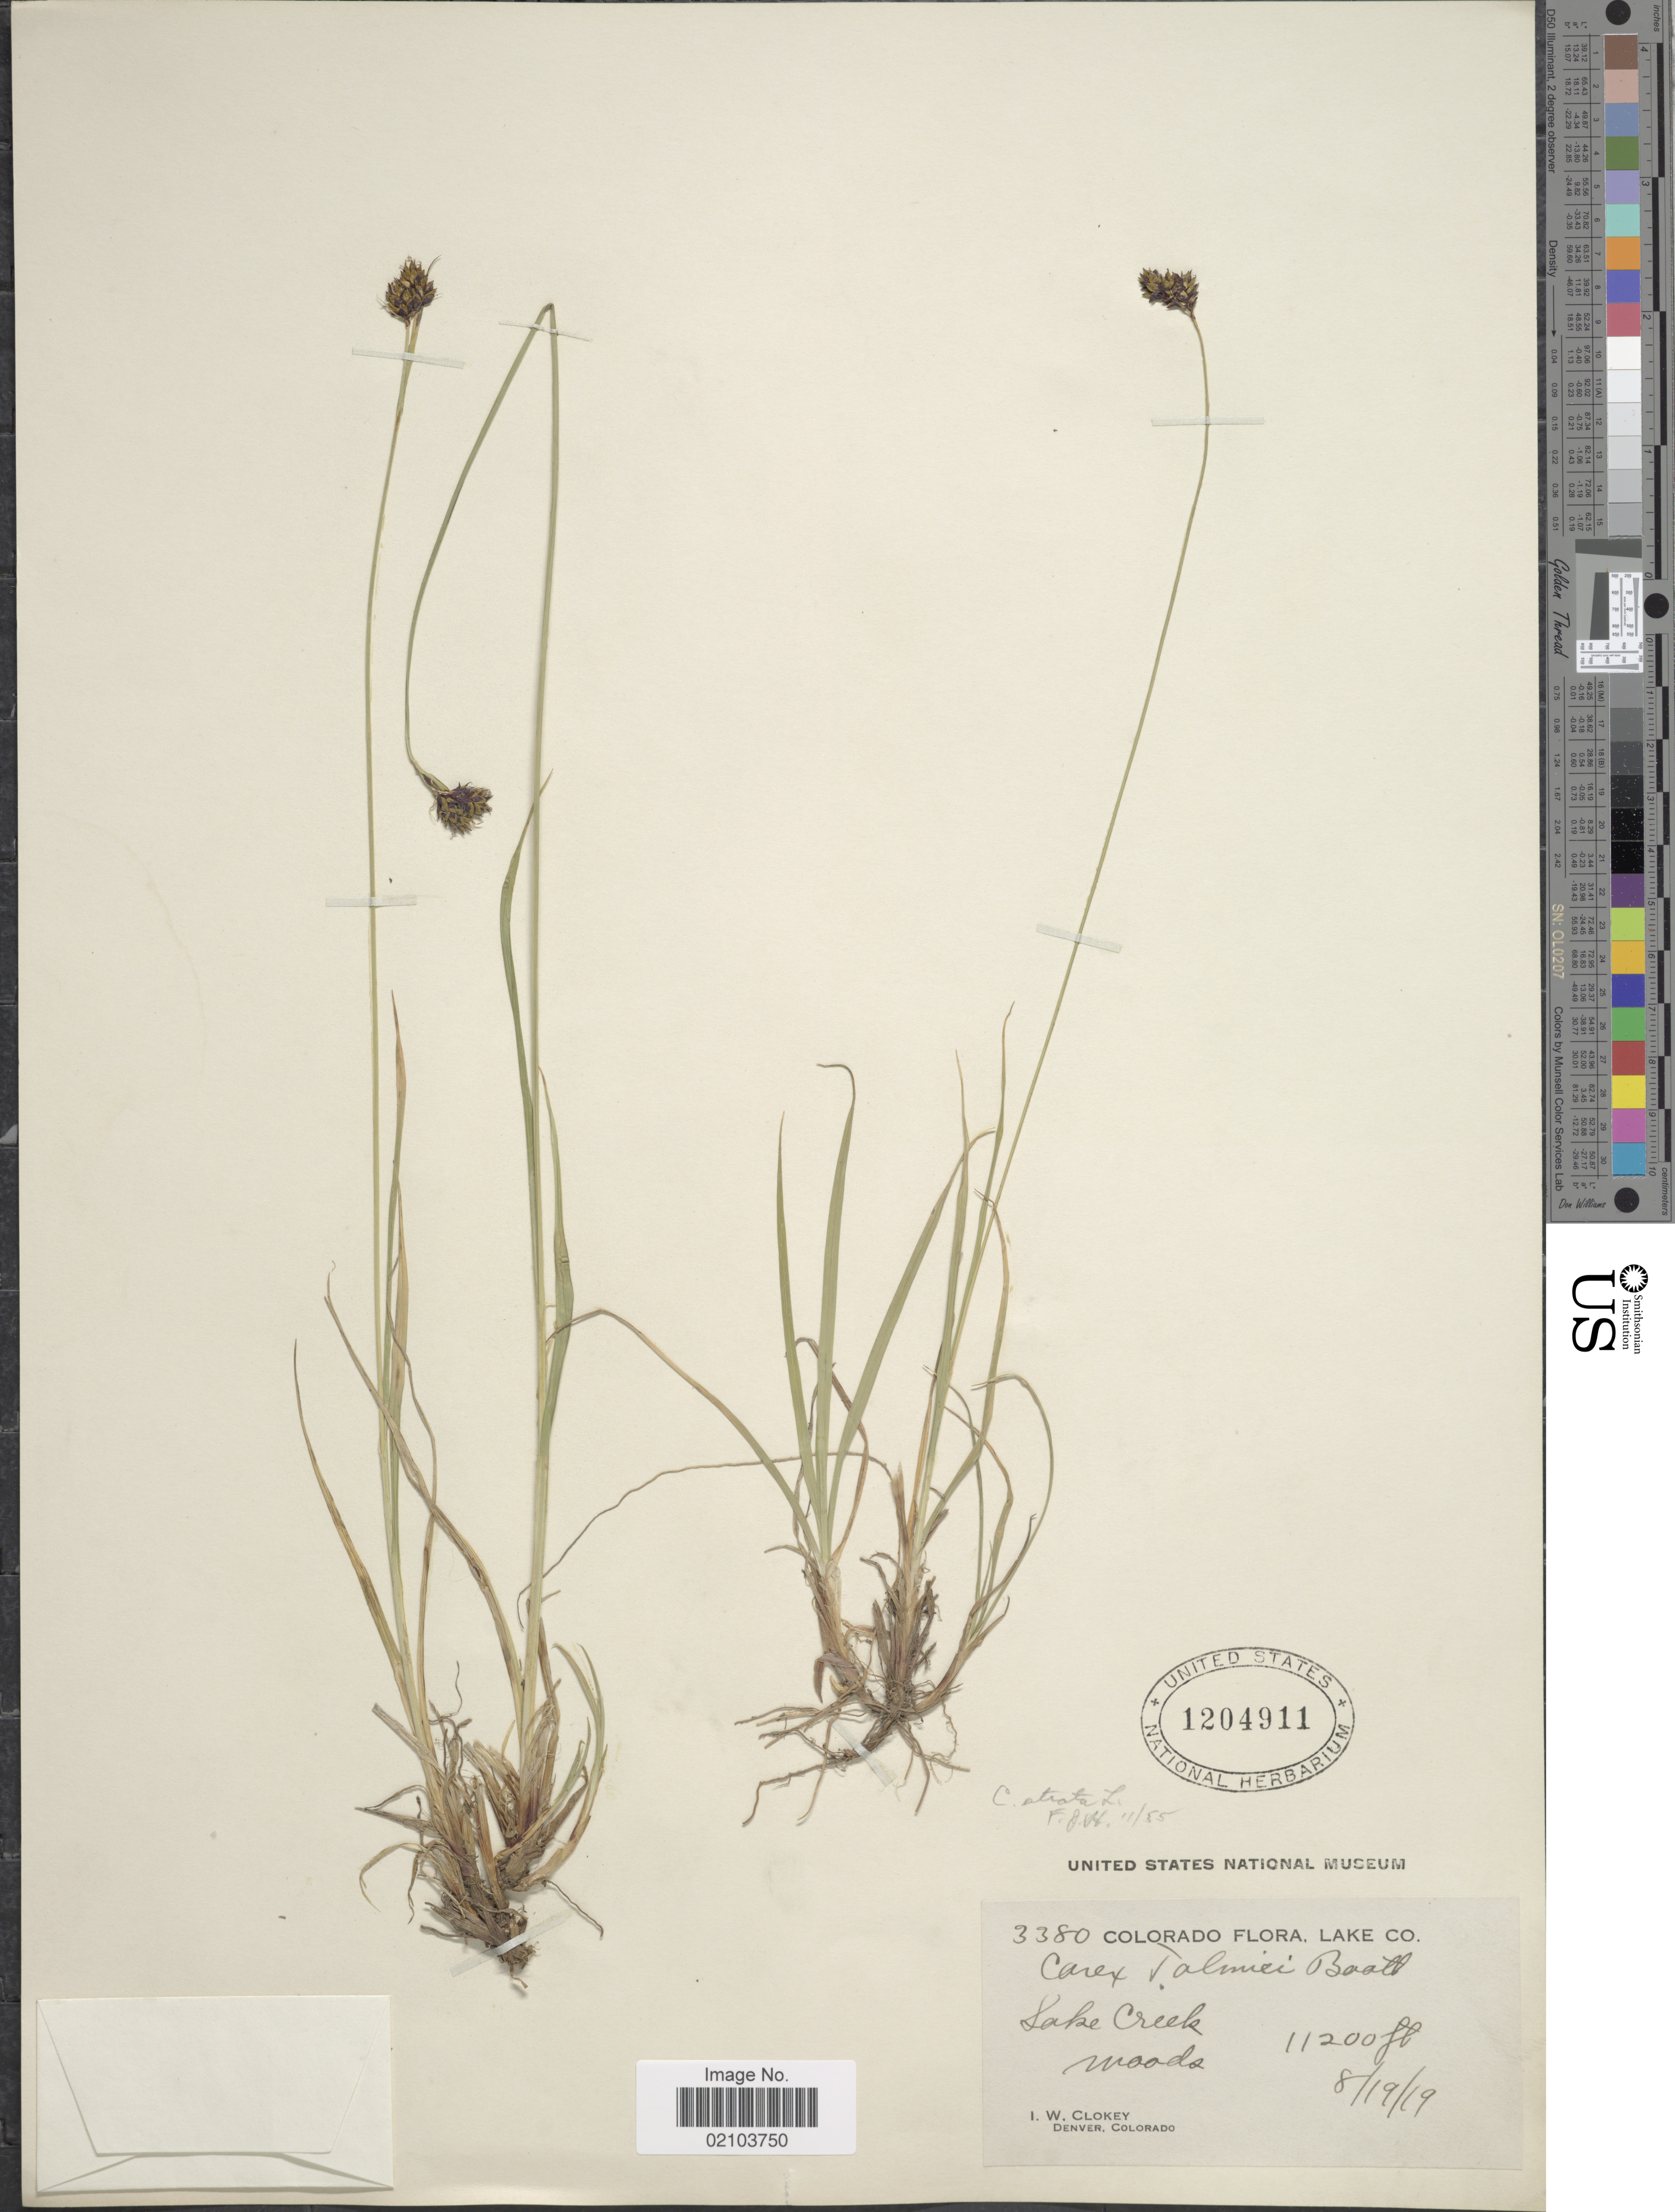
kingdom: Plantae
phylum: Tracheophyta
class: Liliopsida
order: Poales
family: Cyperaceae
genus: Carex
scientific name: Carex atrata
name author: L.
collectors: I. W. Clokey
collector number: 3380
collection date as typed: Transcribed d/m/y: 19/8/19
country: United States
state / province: Colorado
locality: Lake Co. Lake Creek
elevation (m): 3414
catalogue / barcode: US 1204911